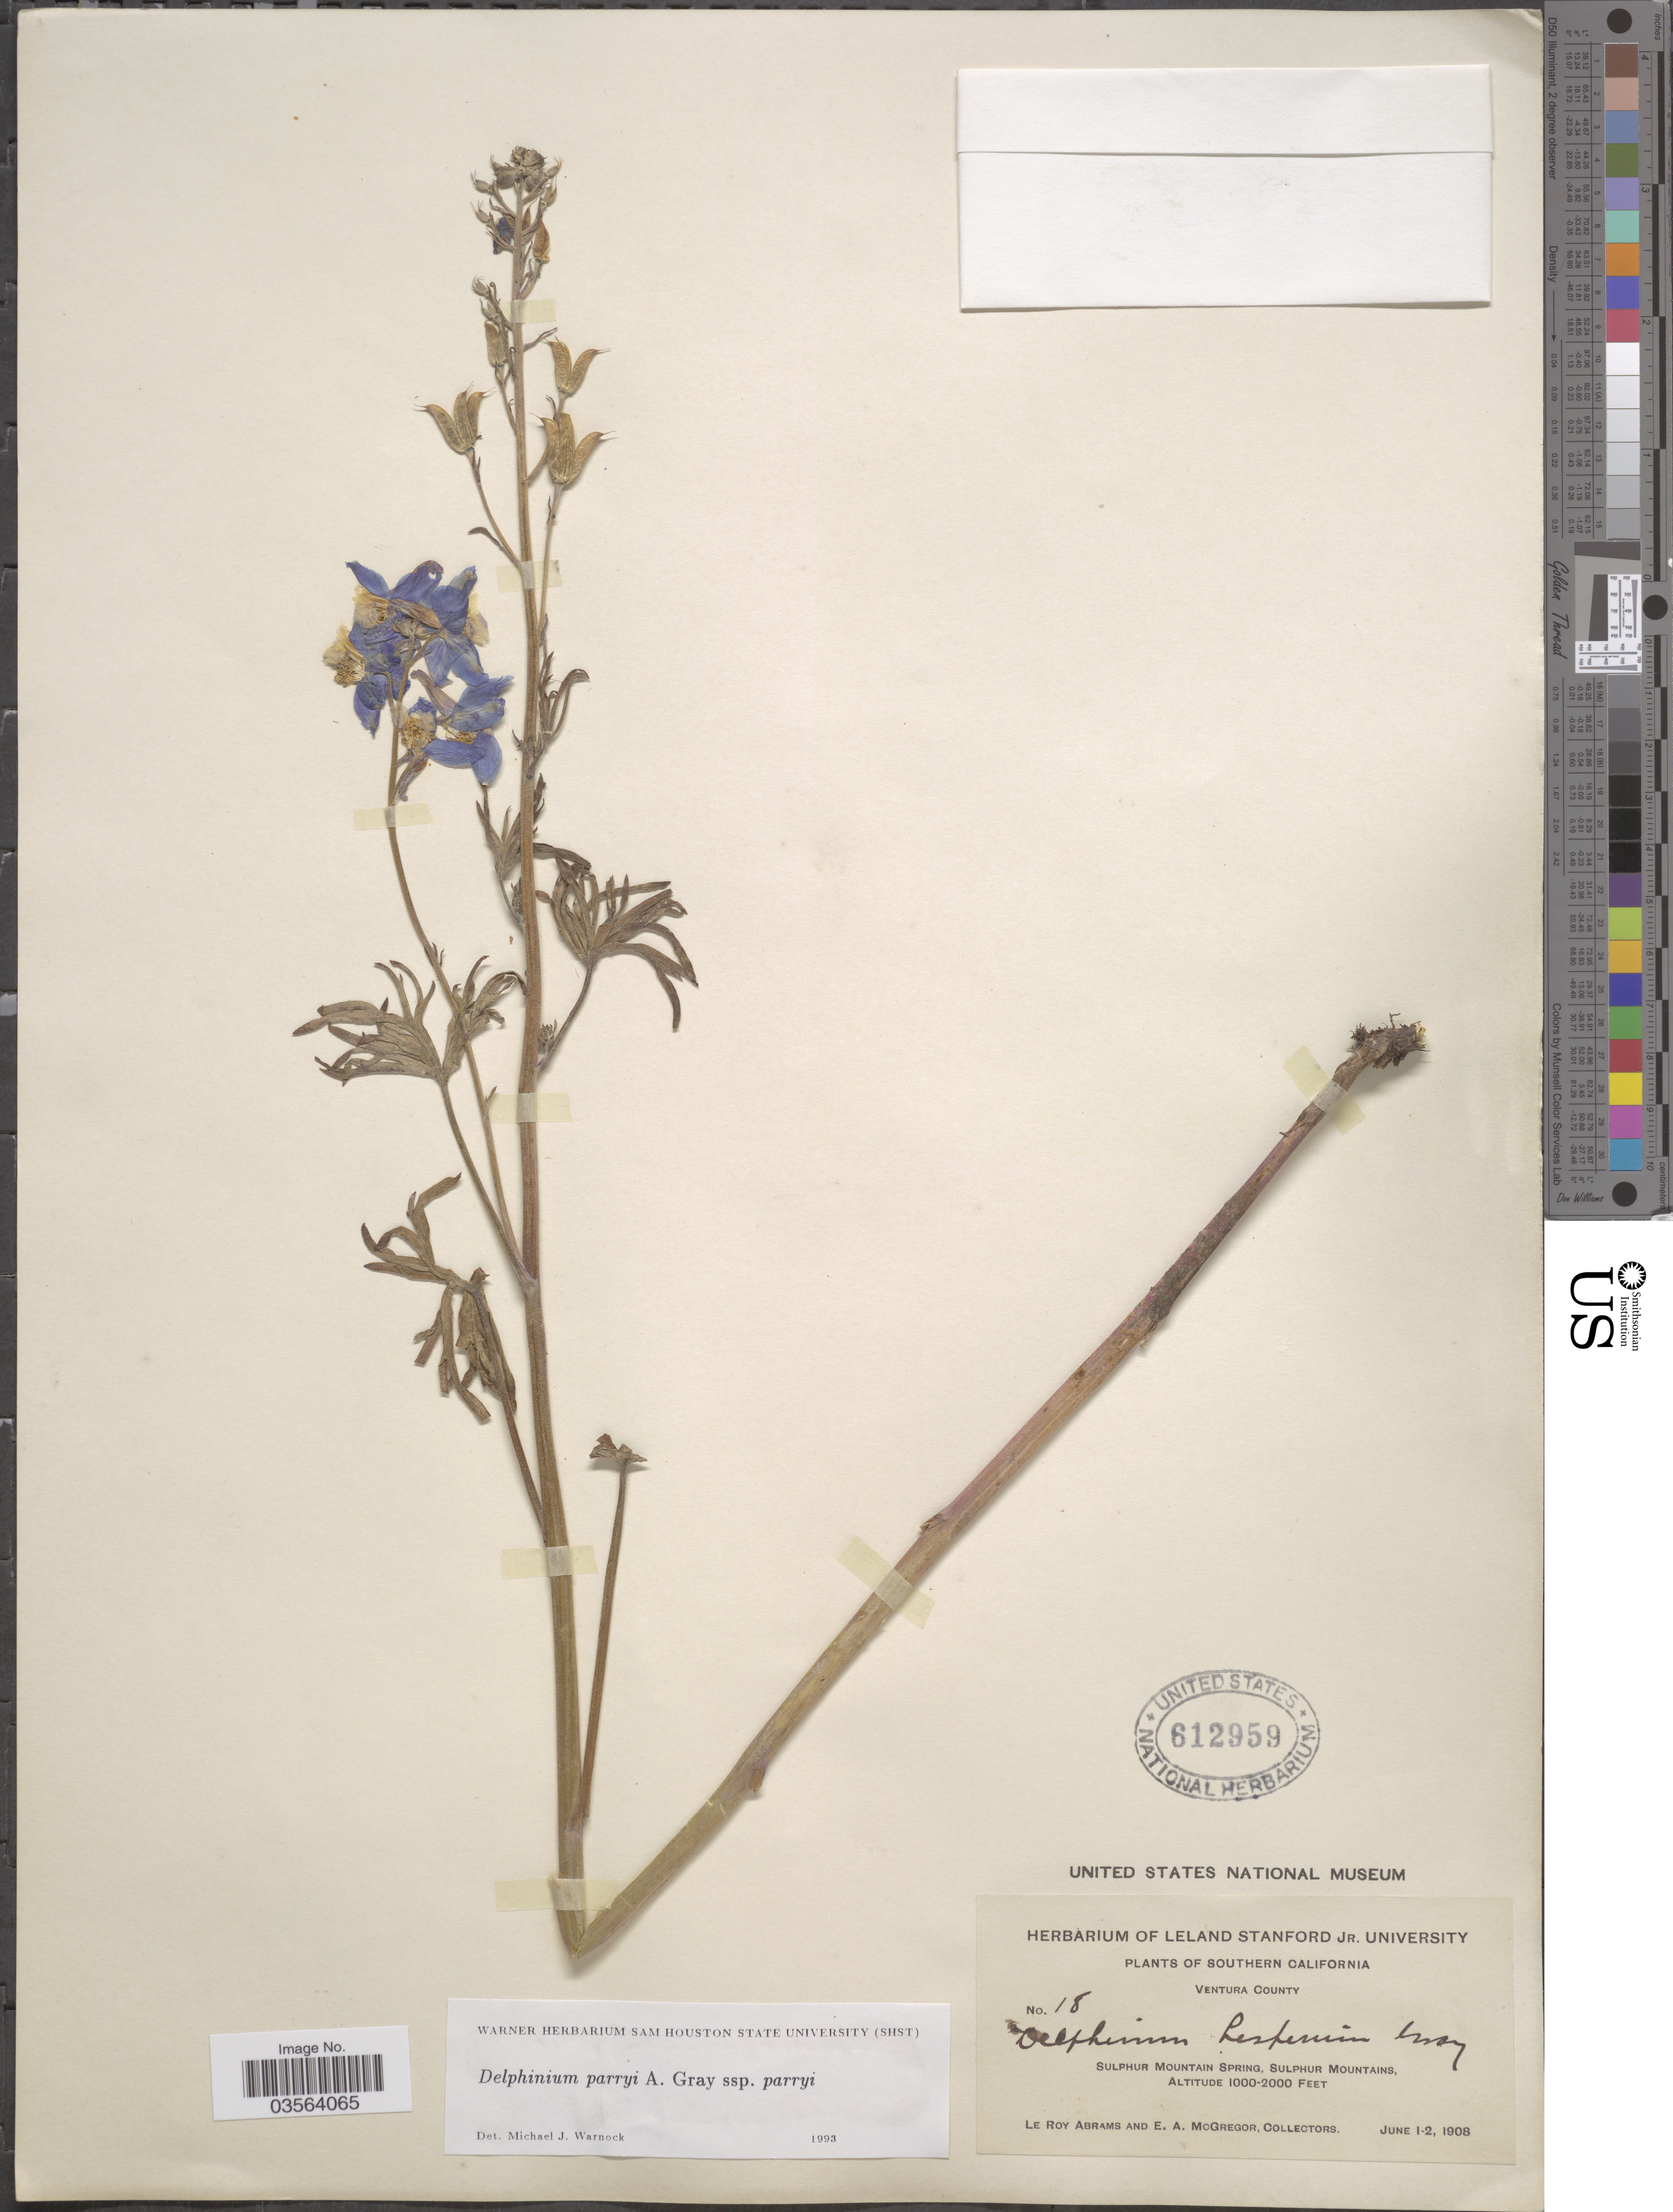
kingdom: Plantae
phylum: Tracheophyta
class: Magnoliopsida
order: Ranunculales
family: Ranunculaceae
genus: Delphinium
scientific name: Delphinium parryi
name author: A. Gray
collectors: L. Abrams & E. A. McGregor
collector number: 18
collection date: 1908-06-01/1908-06-02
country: United States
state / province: California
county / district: Ventura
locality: Southern California. Ventura County. Sulphur Mountain Spring, Sulphur Mountains.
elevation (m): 305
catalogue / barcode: US 612959